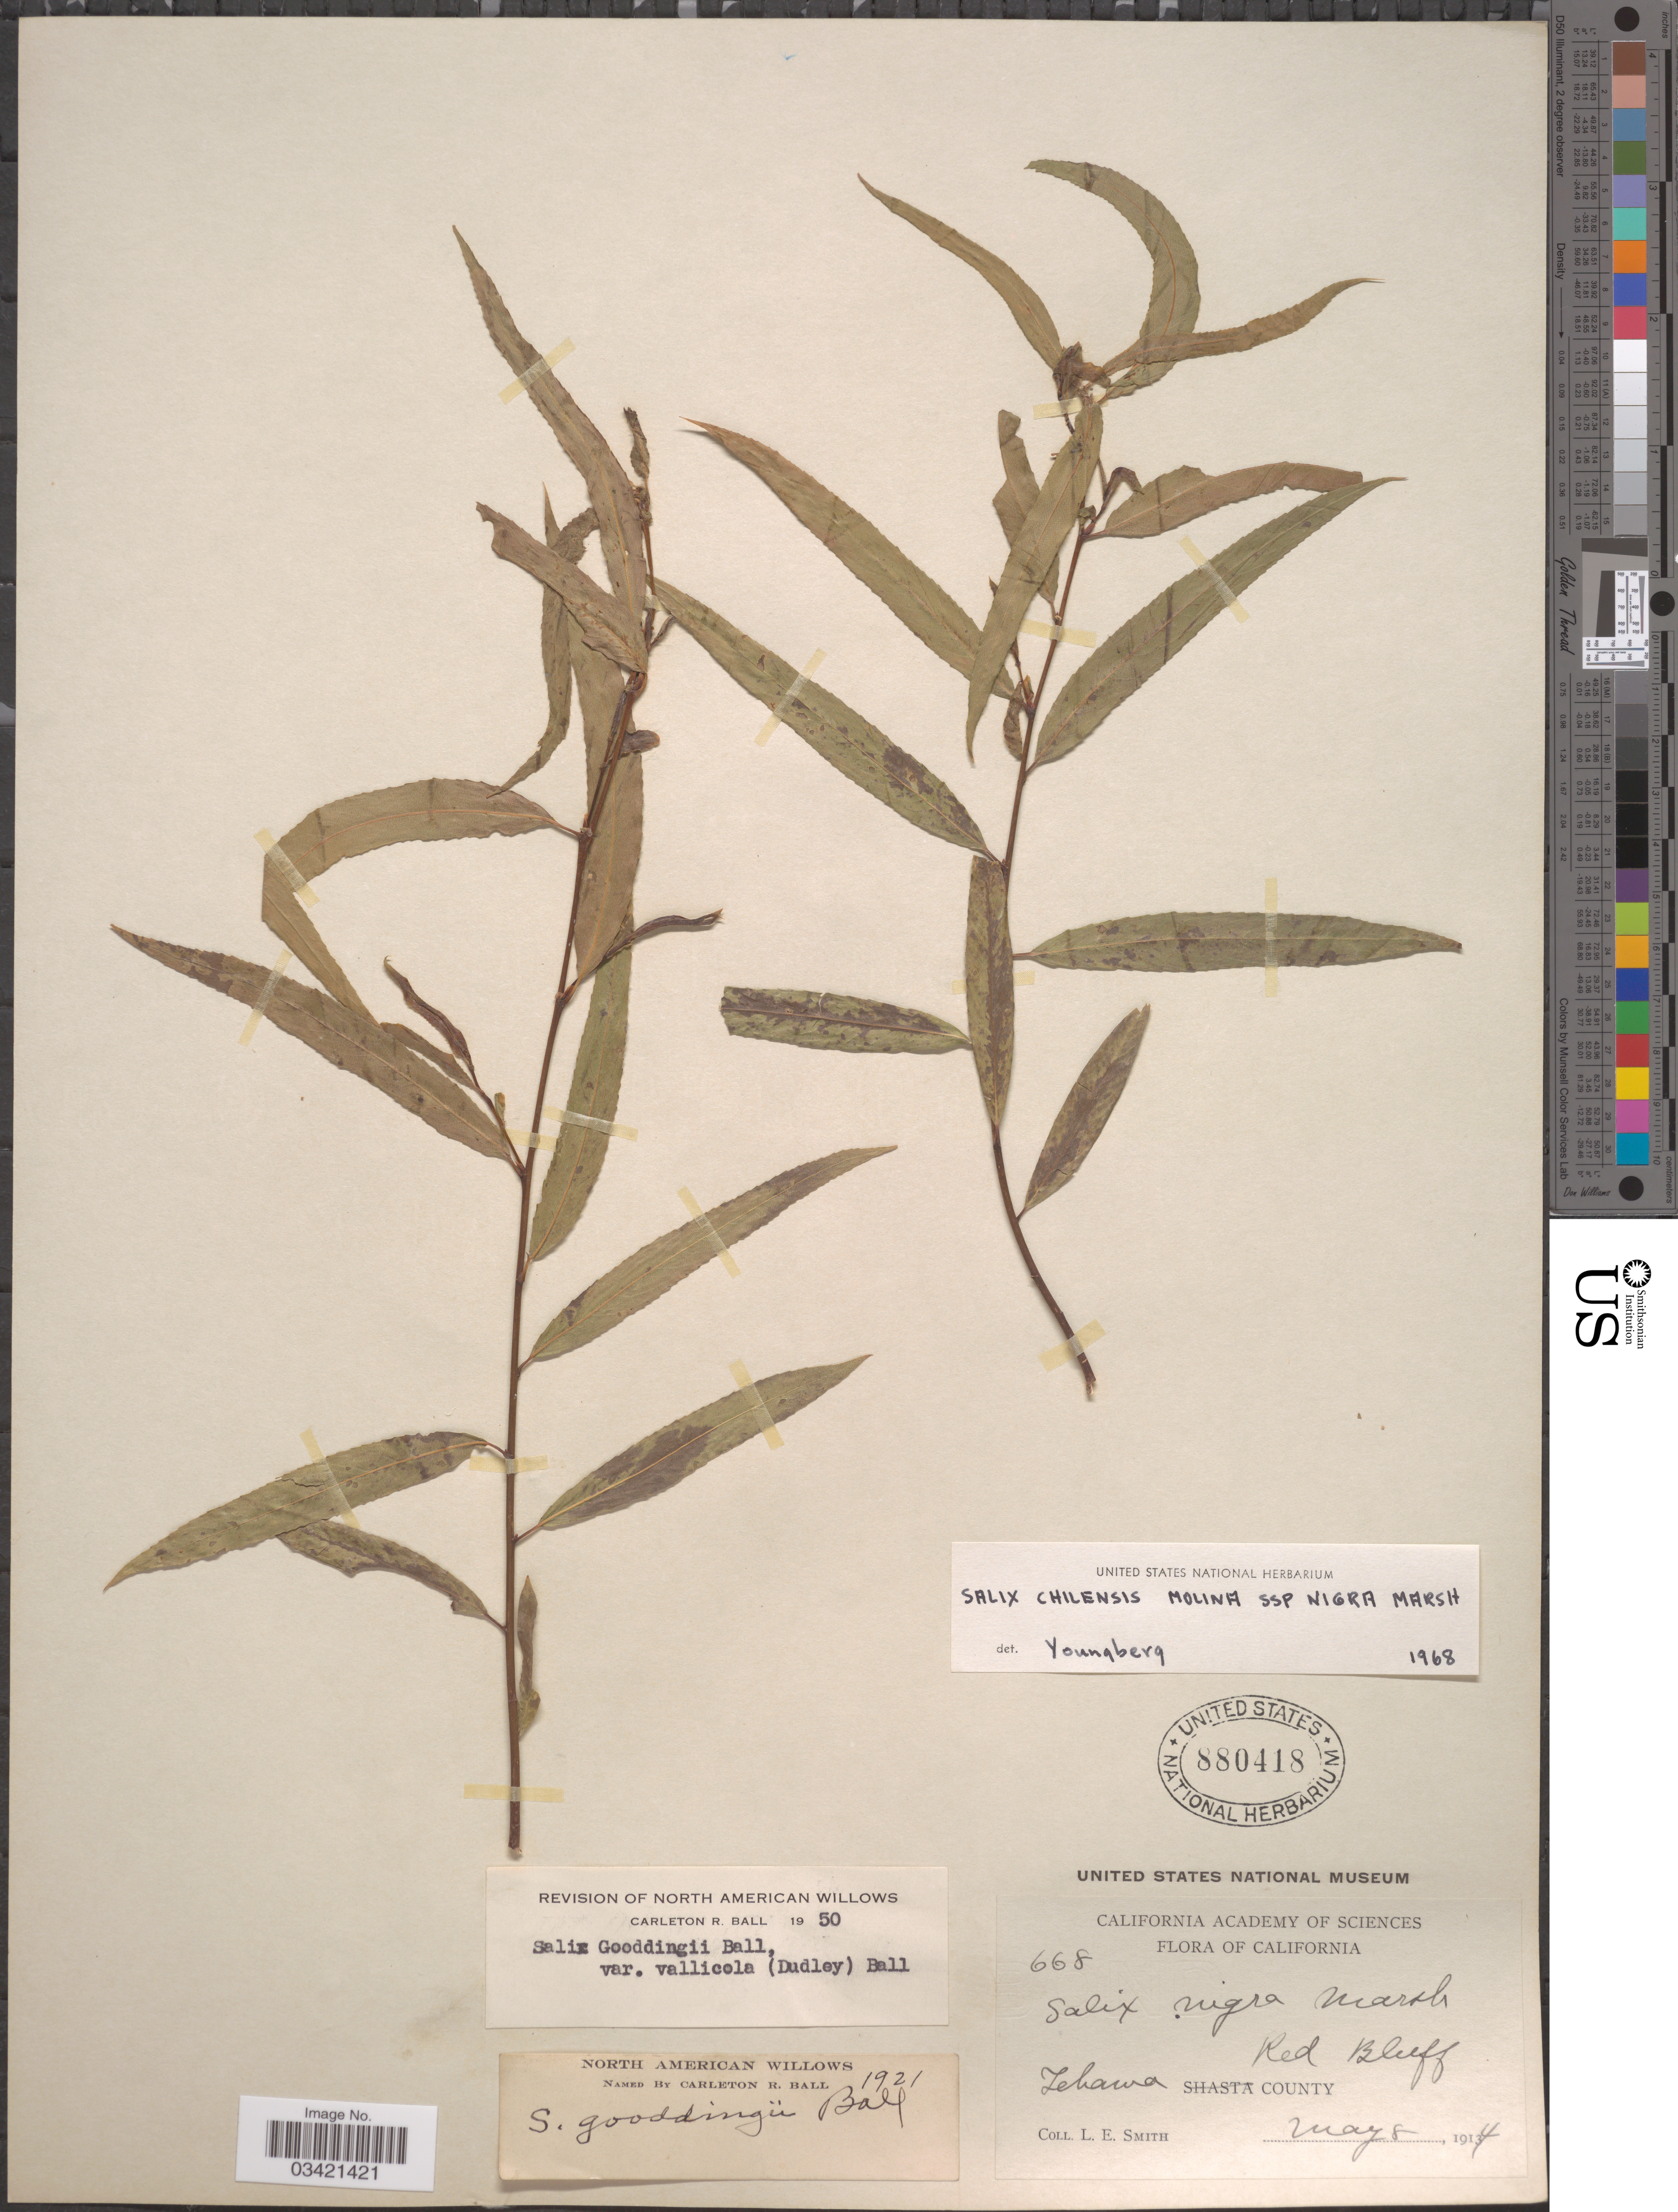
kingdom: Plantae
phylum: Tracheophyta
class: Magnoliopsida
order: Malpighiales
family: Salicaceae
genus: Salix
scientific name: Salix gooddingii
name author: C.R. Ball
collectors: L. E. Smith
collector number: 668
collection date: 1914-05-08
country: United States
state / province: California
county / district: Tehama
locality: Tehama County. Red Bluff.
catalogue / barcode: US 880418